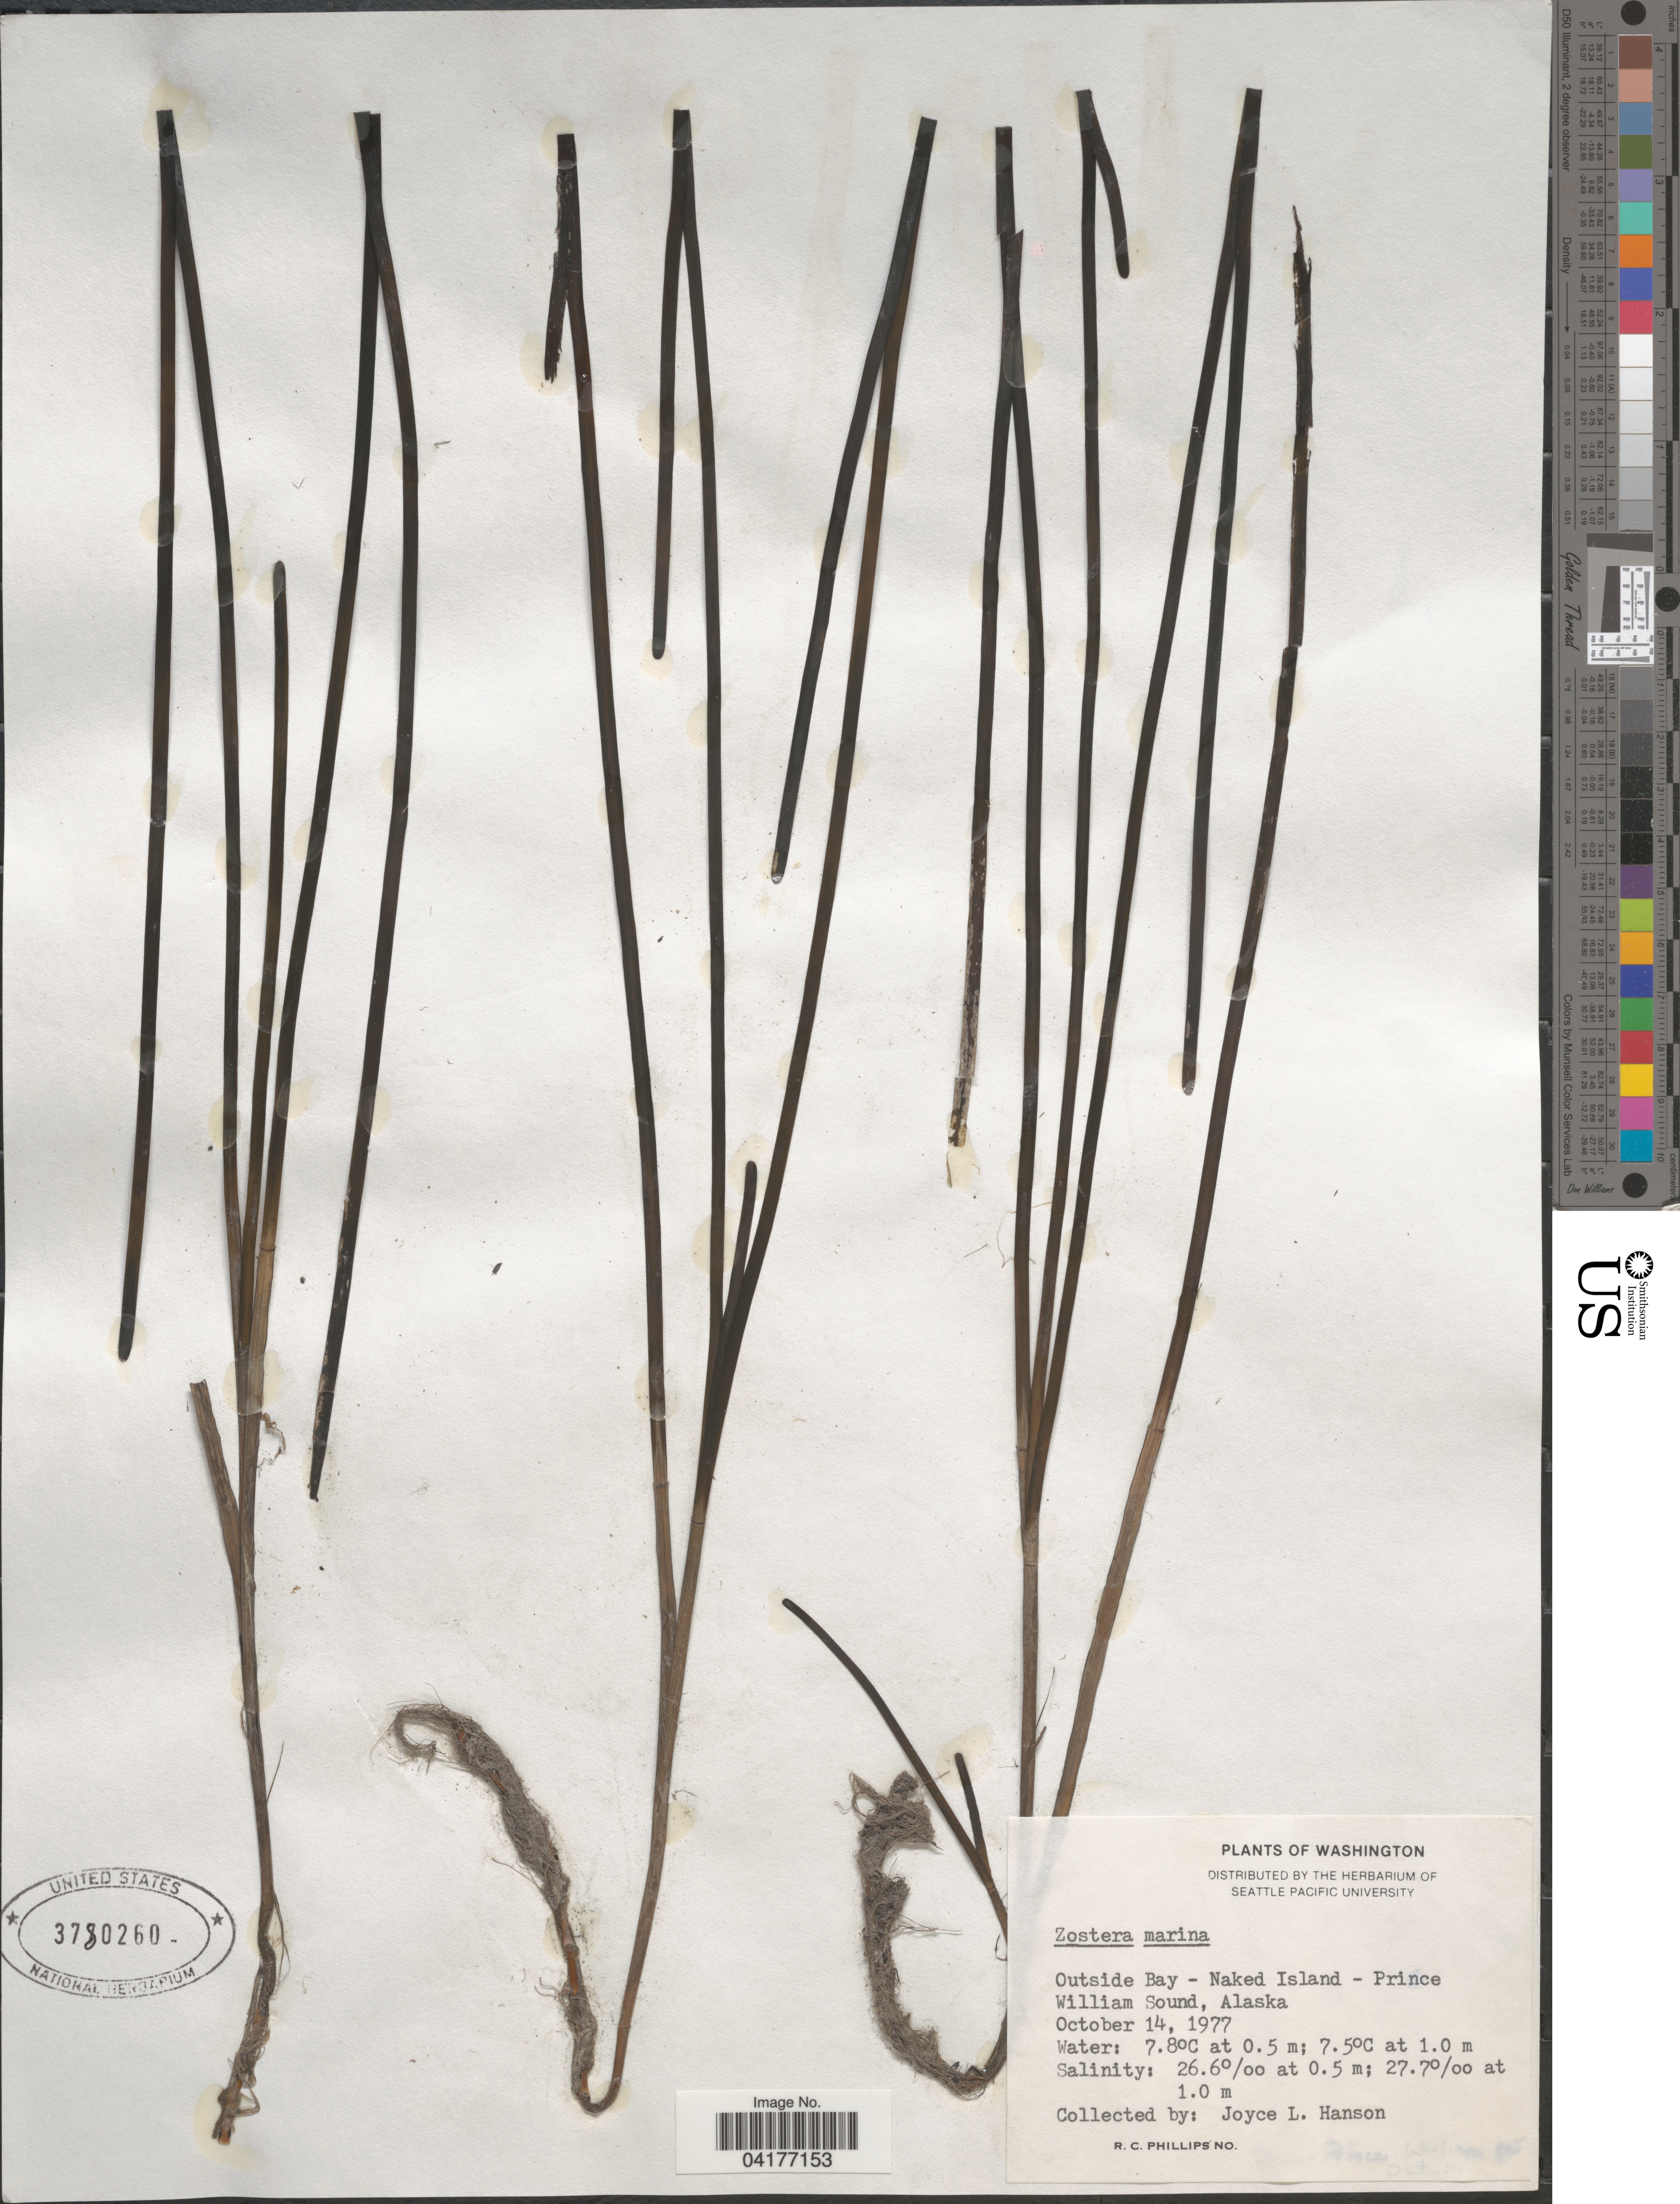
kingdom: Plantae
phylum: Tracheophyta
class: Liliopsida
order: Alismatales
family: Zosteraceae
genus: Zostera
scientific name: Zostera marina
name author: L.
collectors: J. Hanson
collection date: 1977-10-14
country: United States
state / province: Alaska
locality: Outside Bay - Naked Island - Prince William Sound.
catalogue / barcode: US 3780260